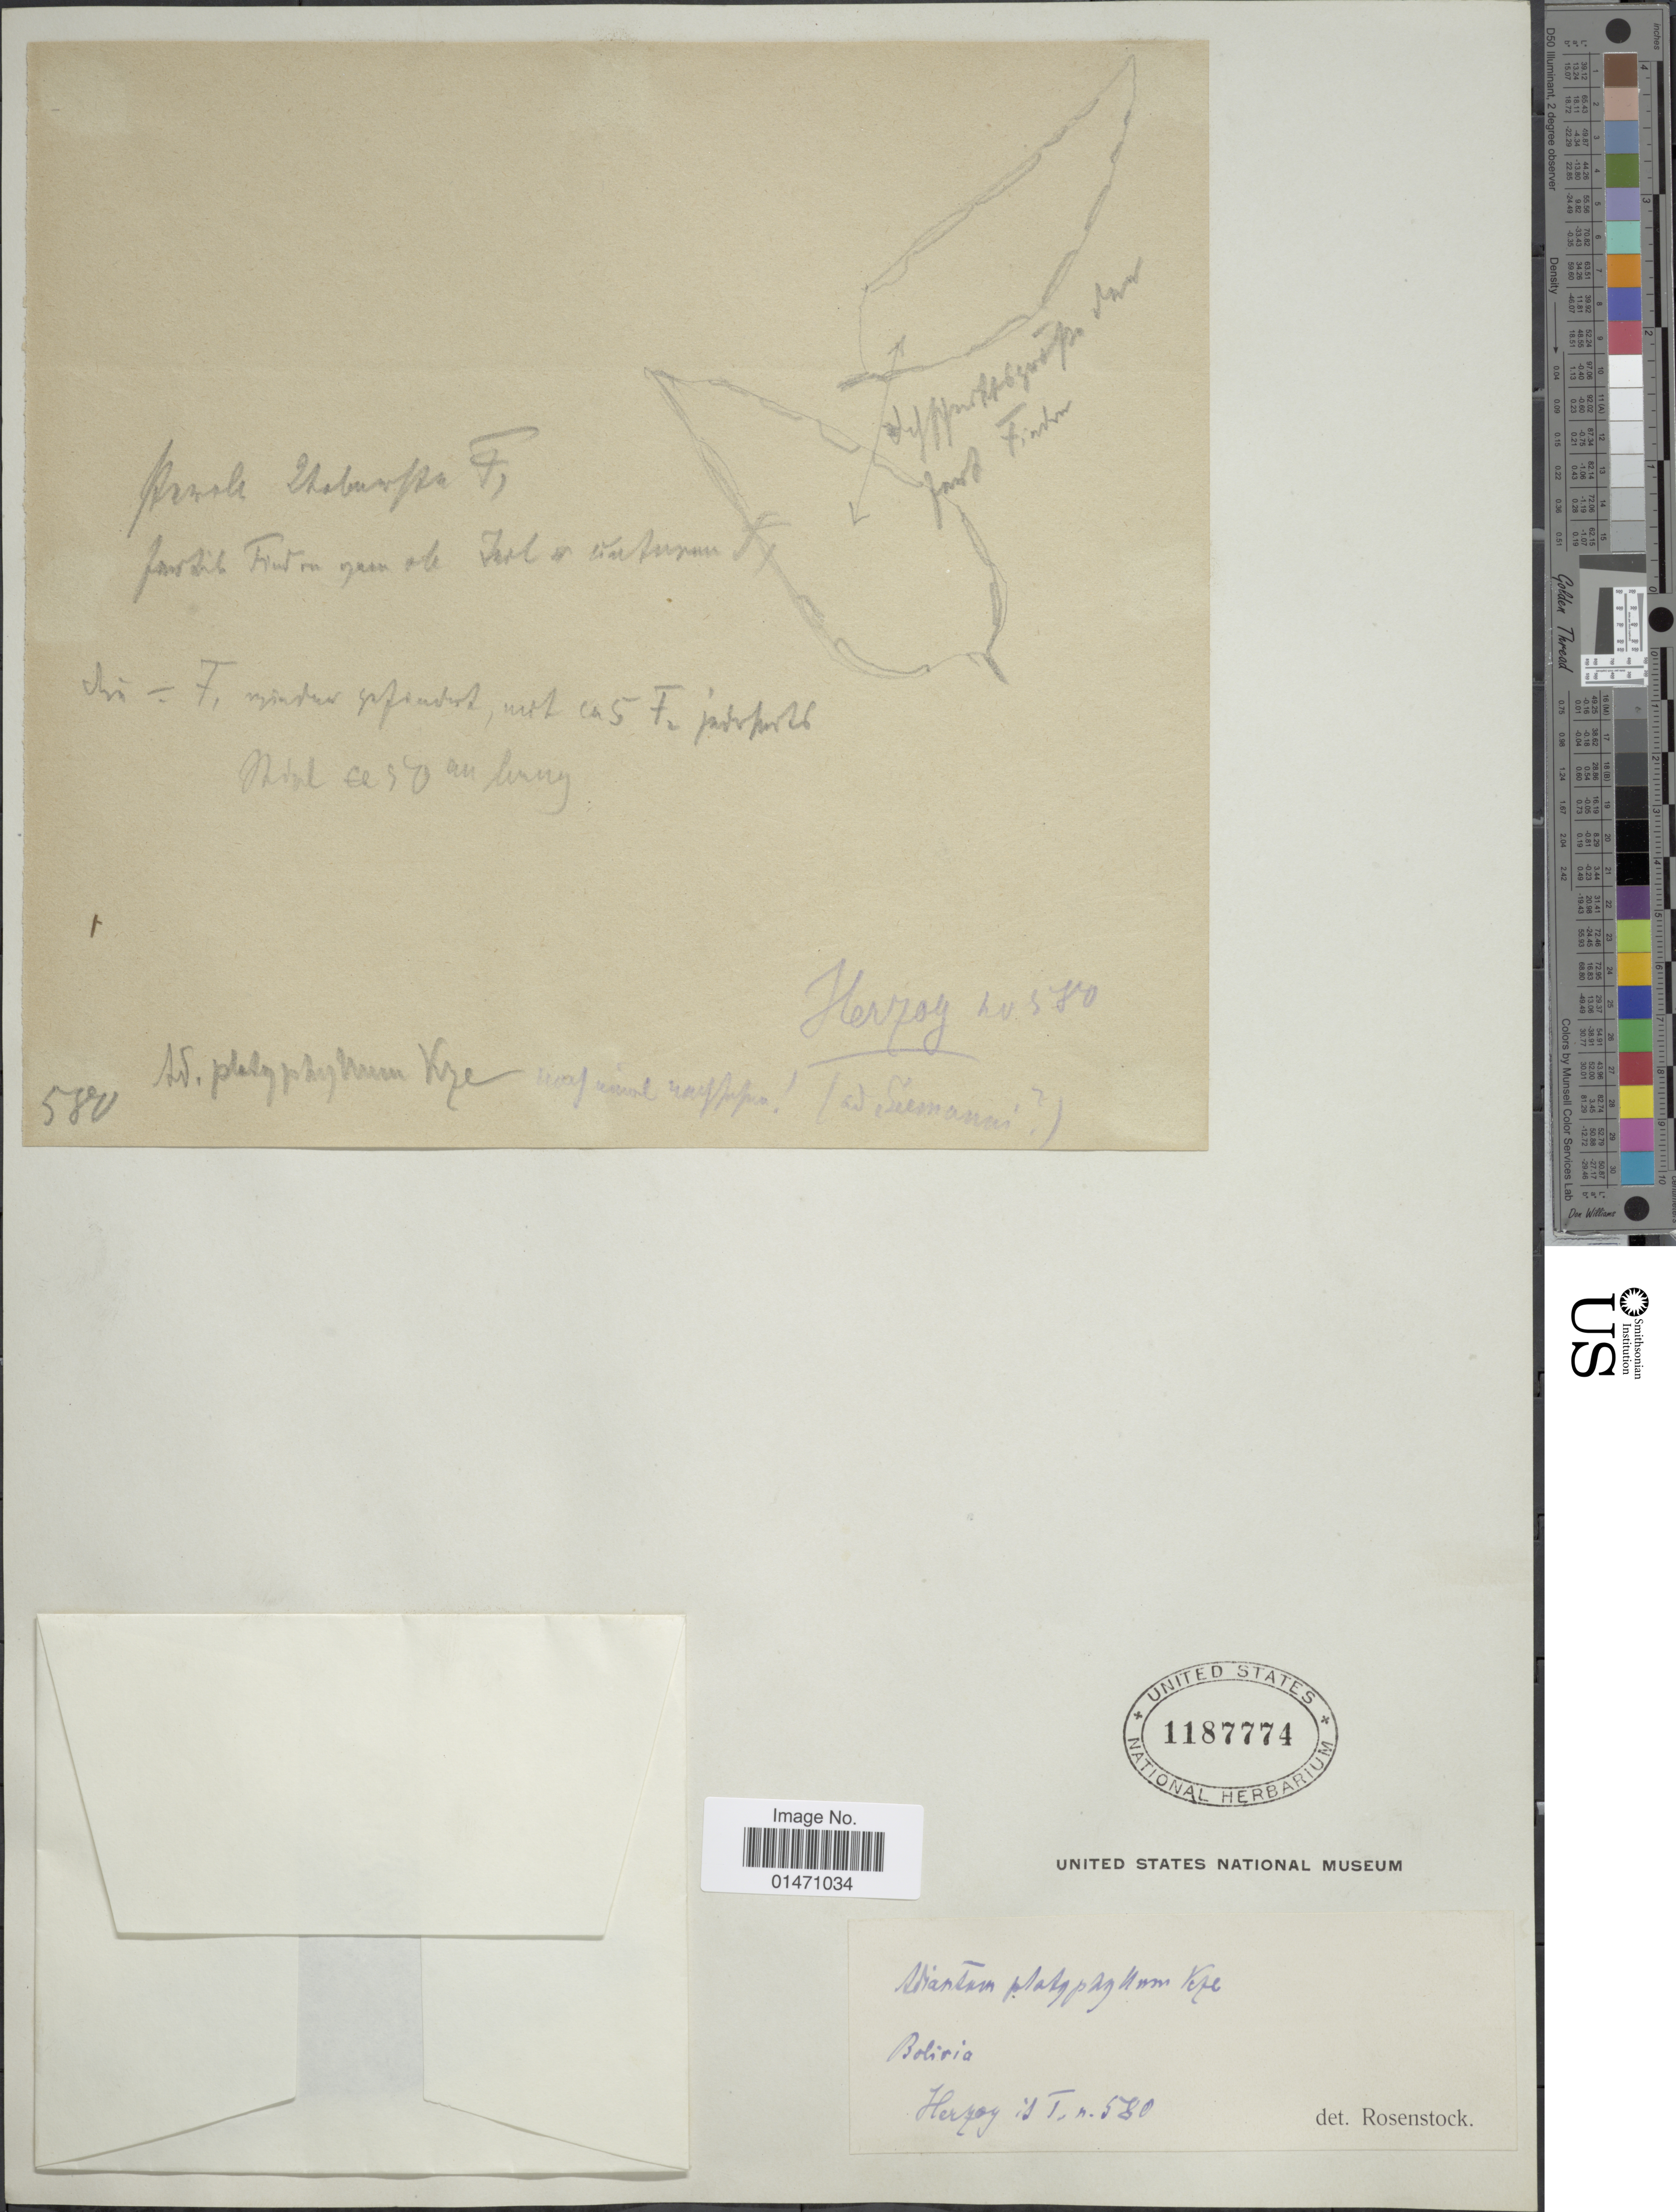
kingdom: Plantae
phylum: Tracheophyta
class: Polypodiopsida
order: Polypodiales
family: Pteridaceae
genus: Adiantum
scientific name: Adiantum platyphyllum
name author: Sw.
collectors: -- Herzog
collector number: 580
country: Bolivia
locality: Bolivia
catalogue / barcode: US 1187774